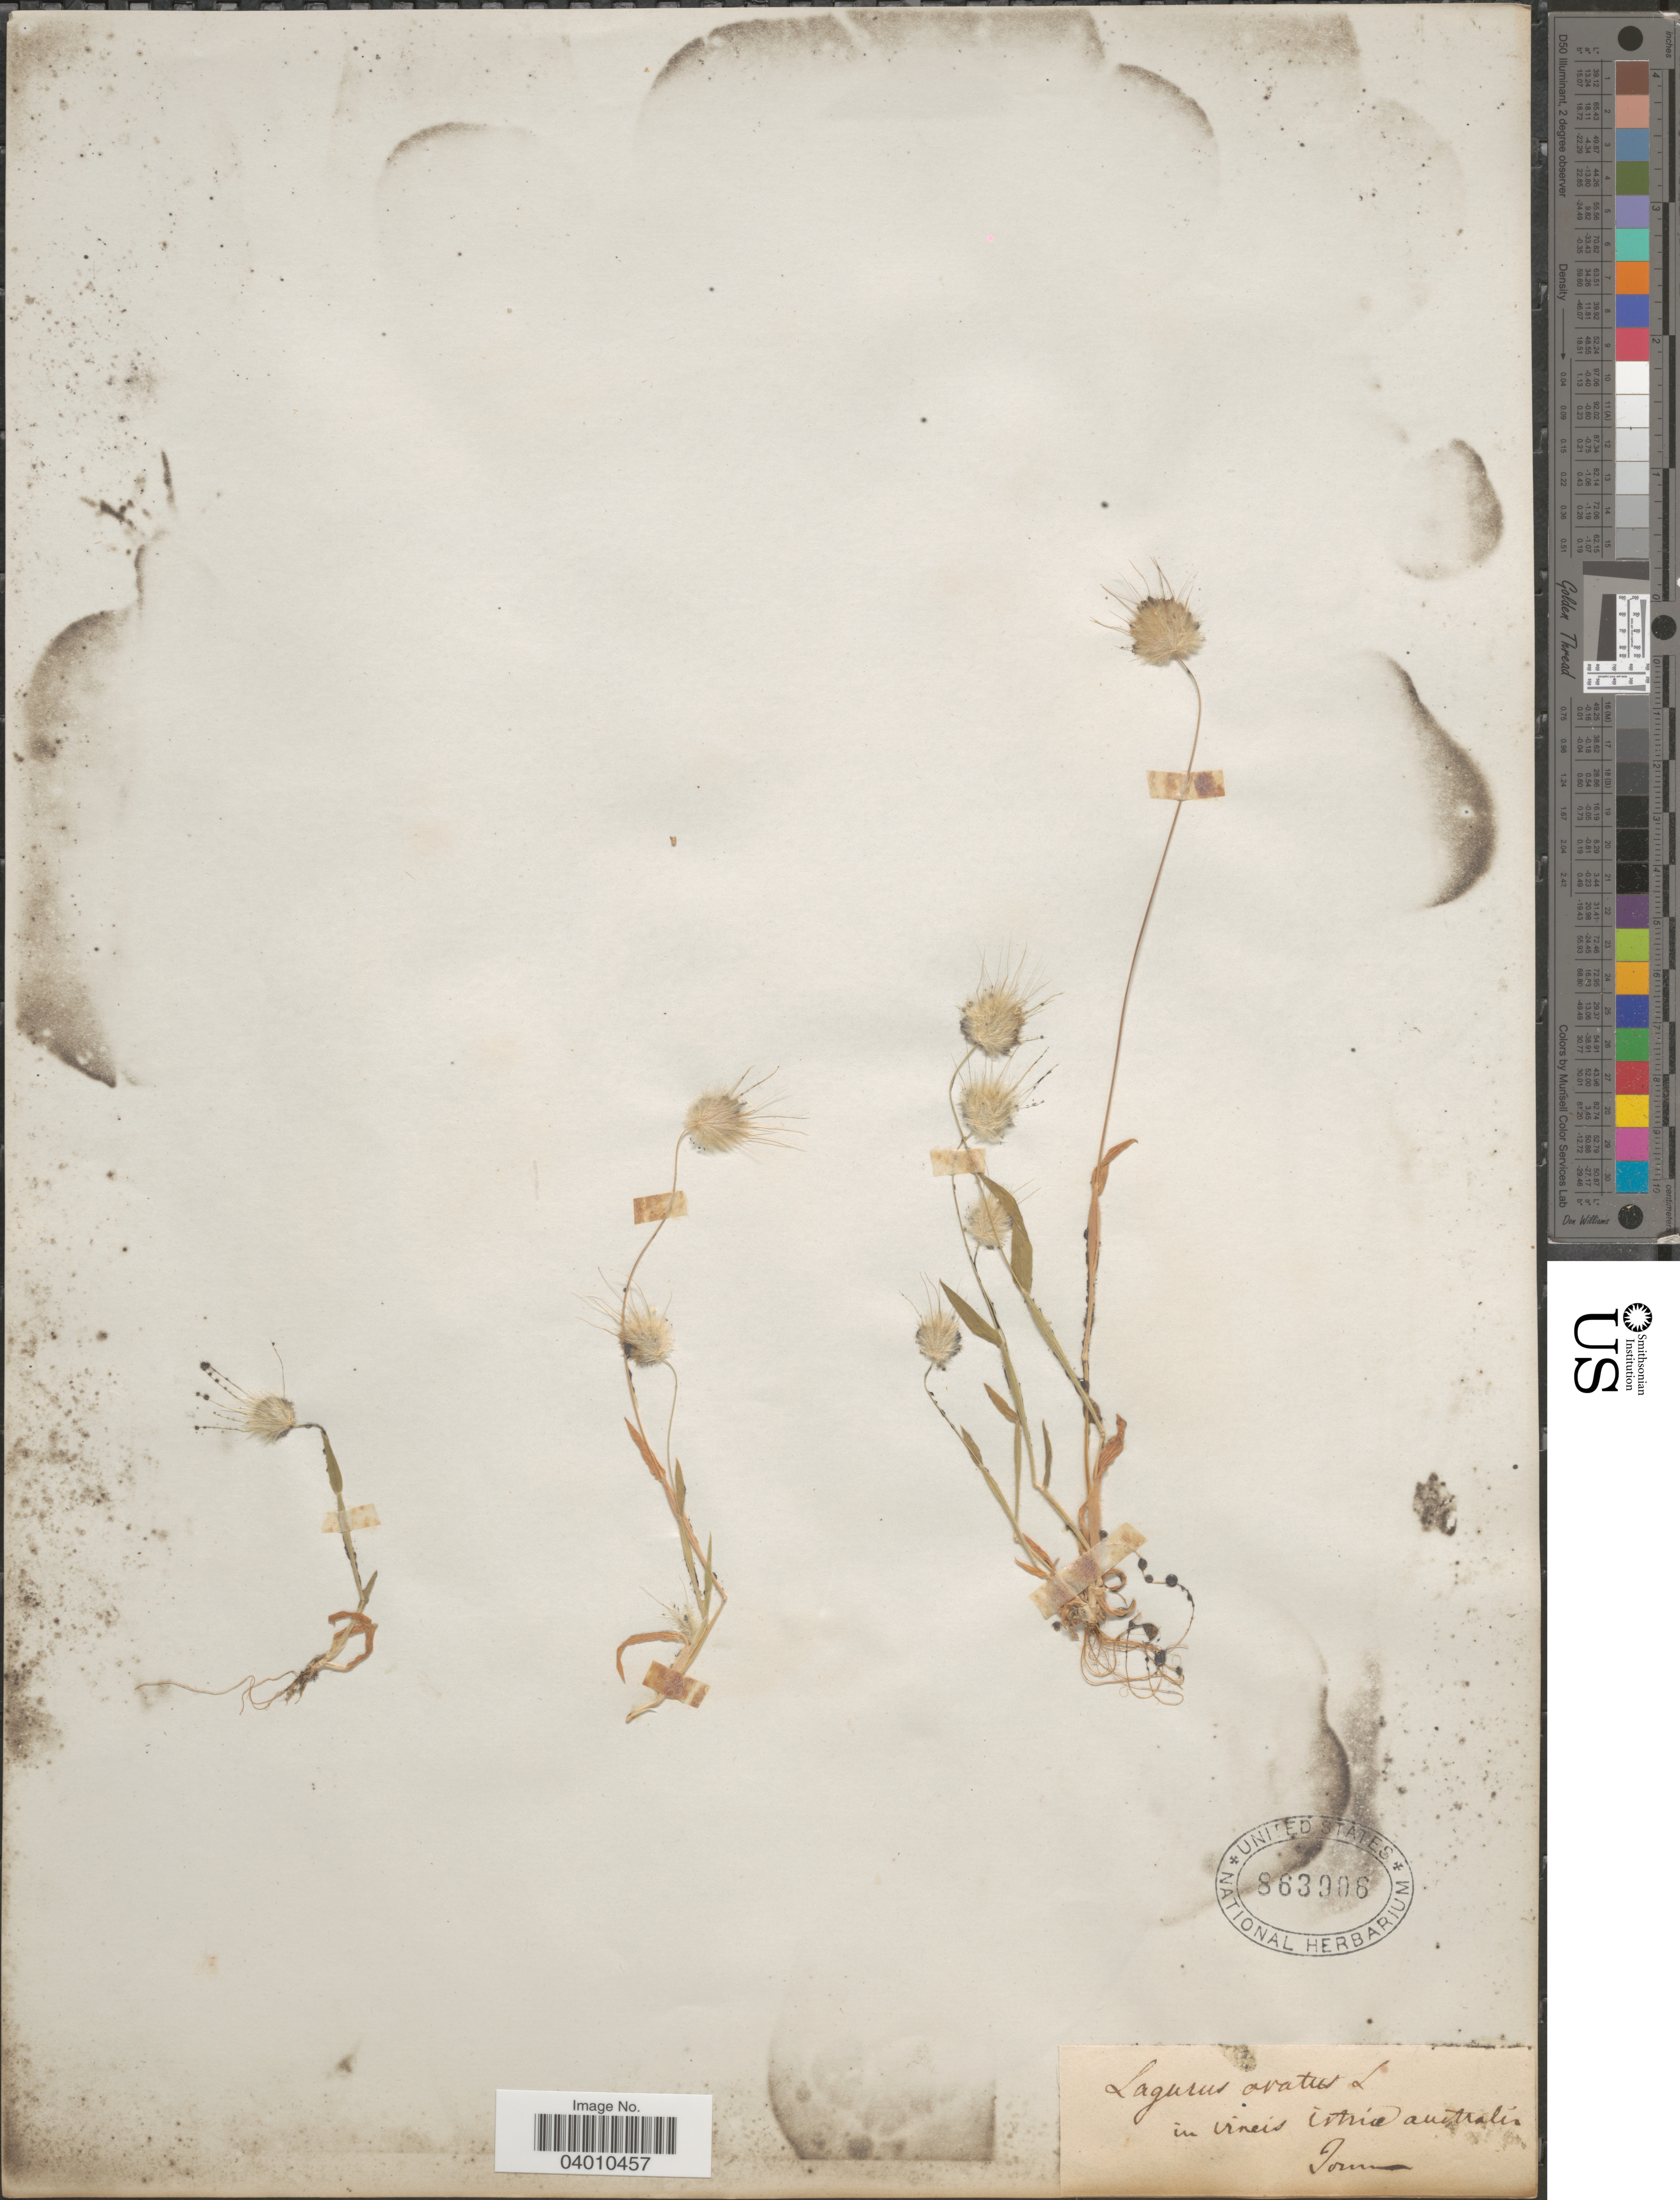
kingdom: Plantae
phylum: Tracheophyta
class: Liliopsida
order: Poales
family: Poaceae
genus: Lagurus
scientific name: Lagurus ovatus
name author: L.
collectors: Tomm.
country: Croatia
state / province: Istria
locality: In vineis istriae australis.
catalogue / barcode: US 863906